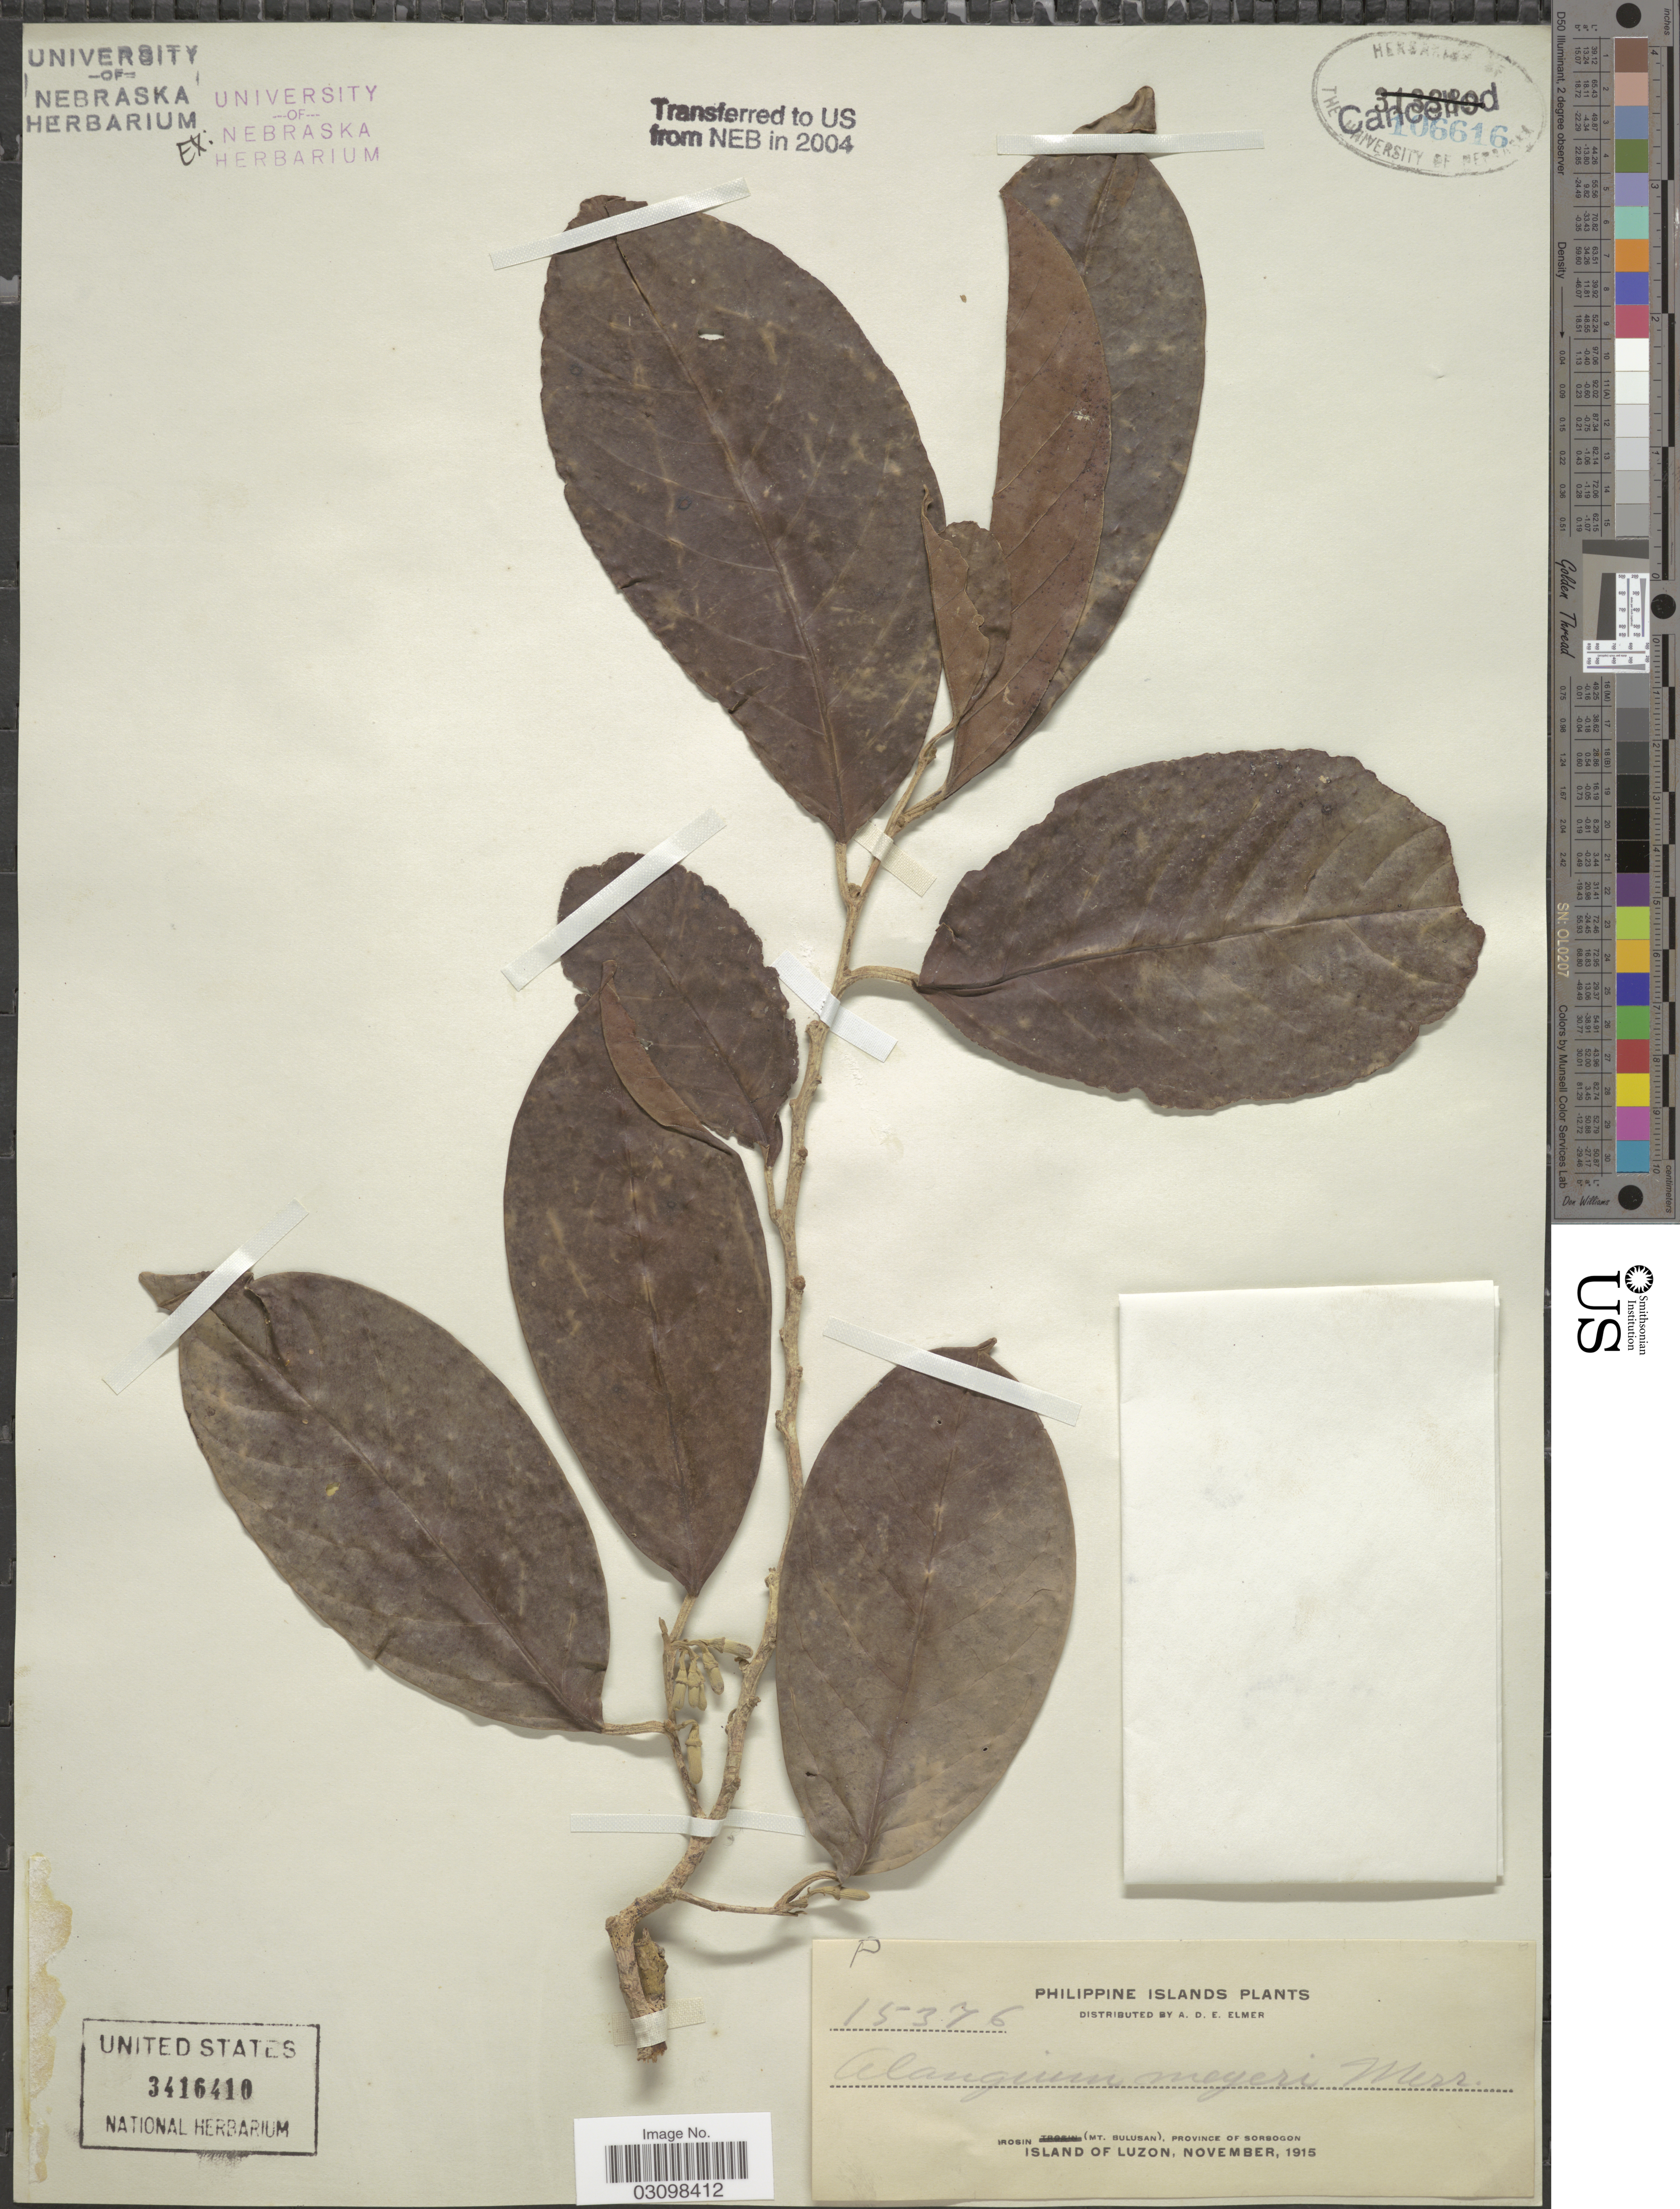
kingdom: Plantae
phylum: Tracheophyta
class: Magnoliopsida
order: Cornales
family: Cornaceae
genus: Alangium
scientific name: Alangium meyeri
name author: Merr.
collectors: A. D. E. Elmer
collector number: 15376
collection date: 1915-11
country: Philippines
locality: Irosin (Mt. Bulusan), province of Sorsogon. Island of Luzon.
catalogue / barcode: US 3416410